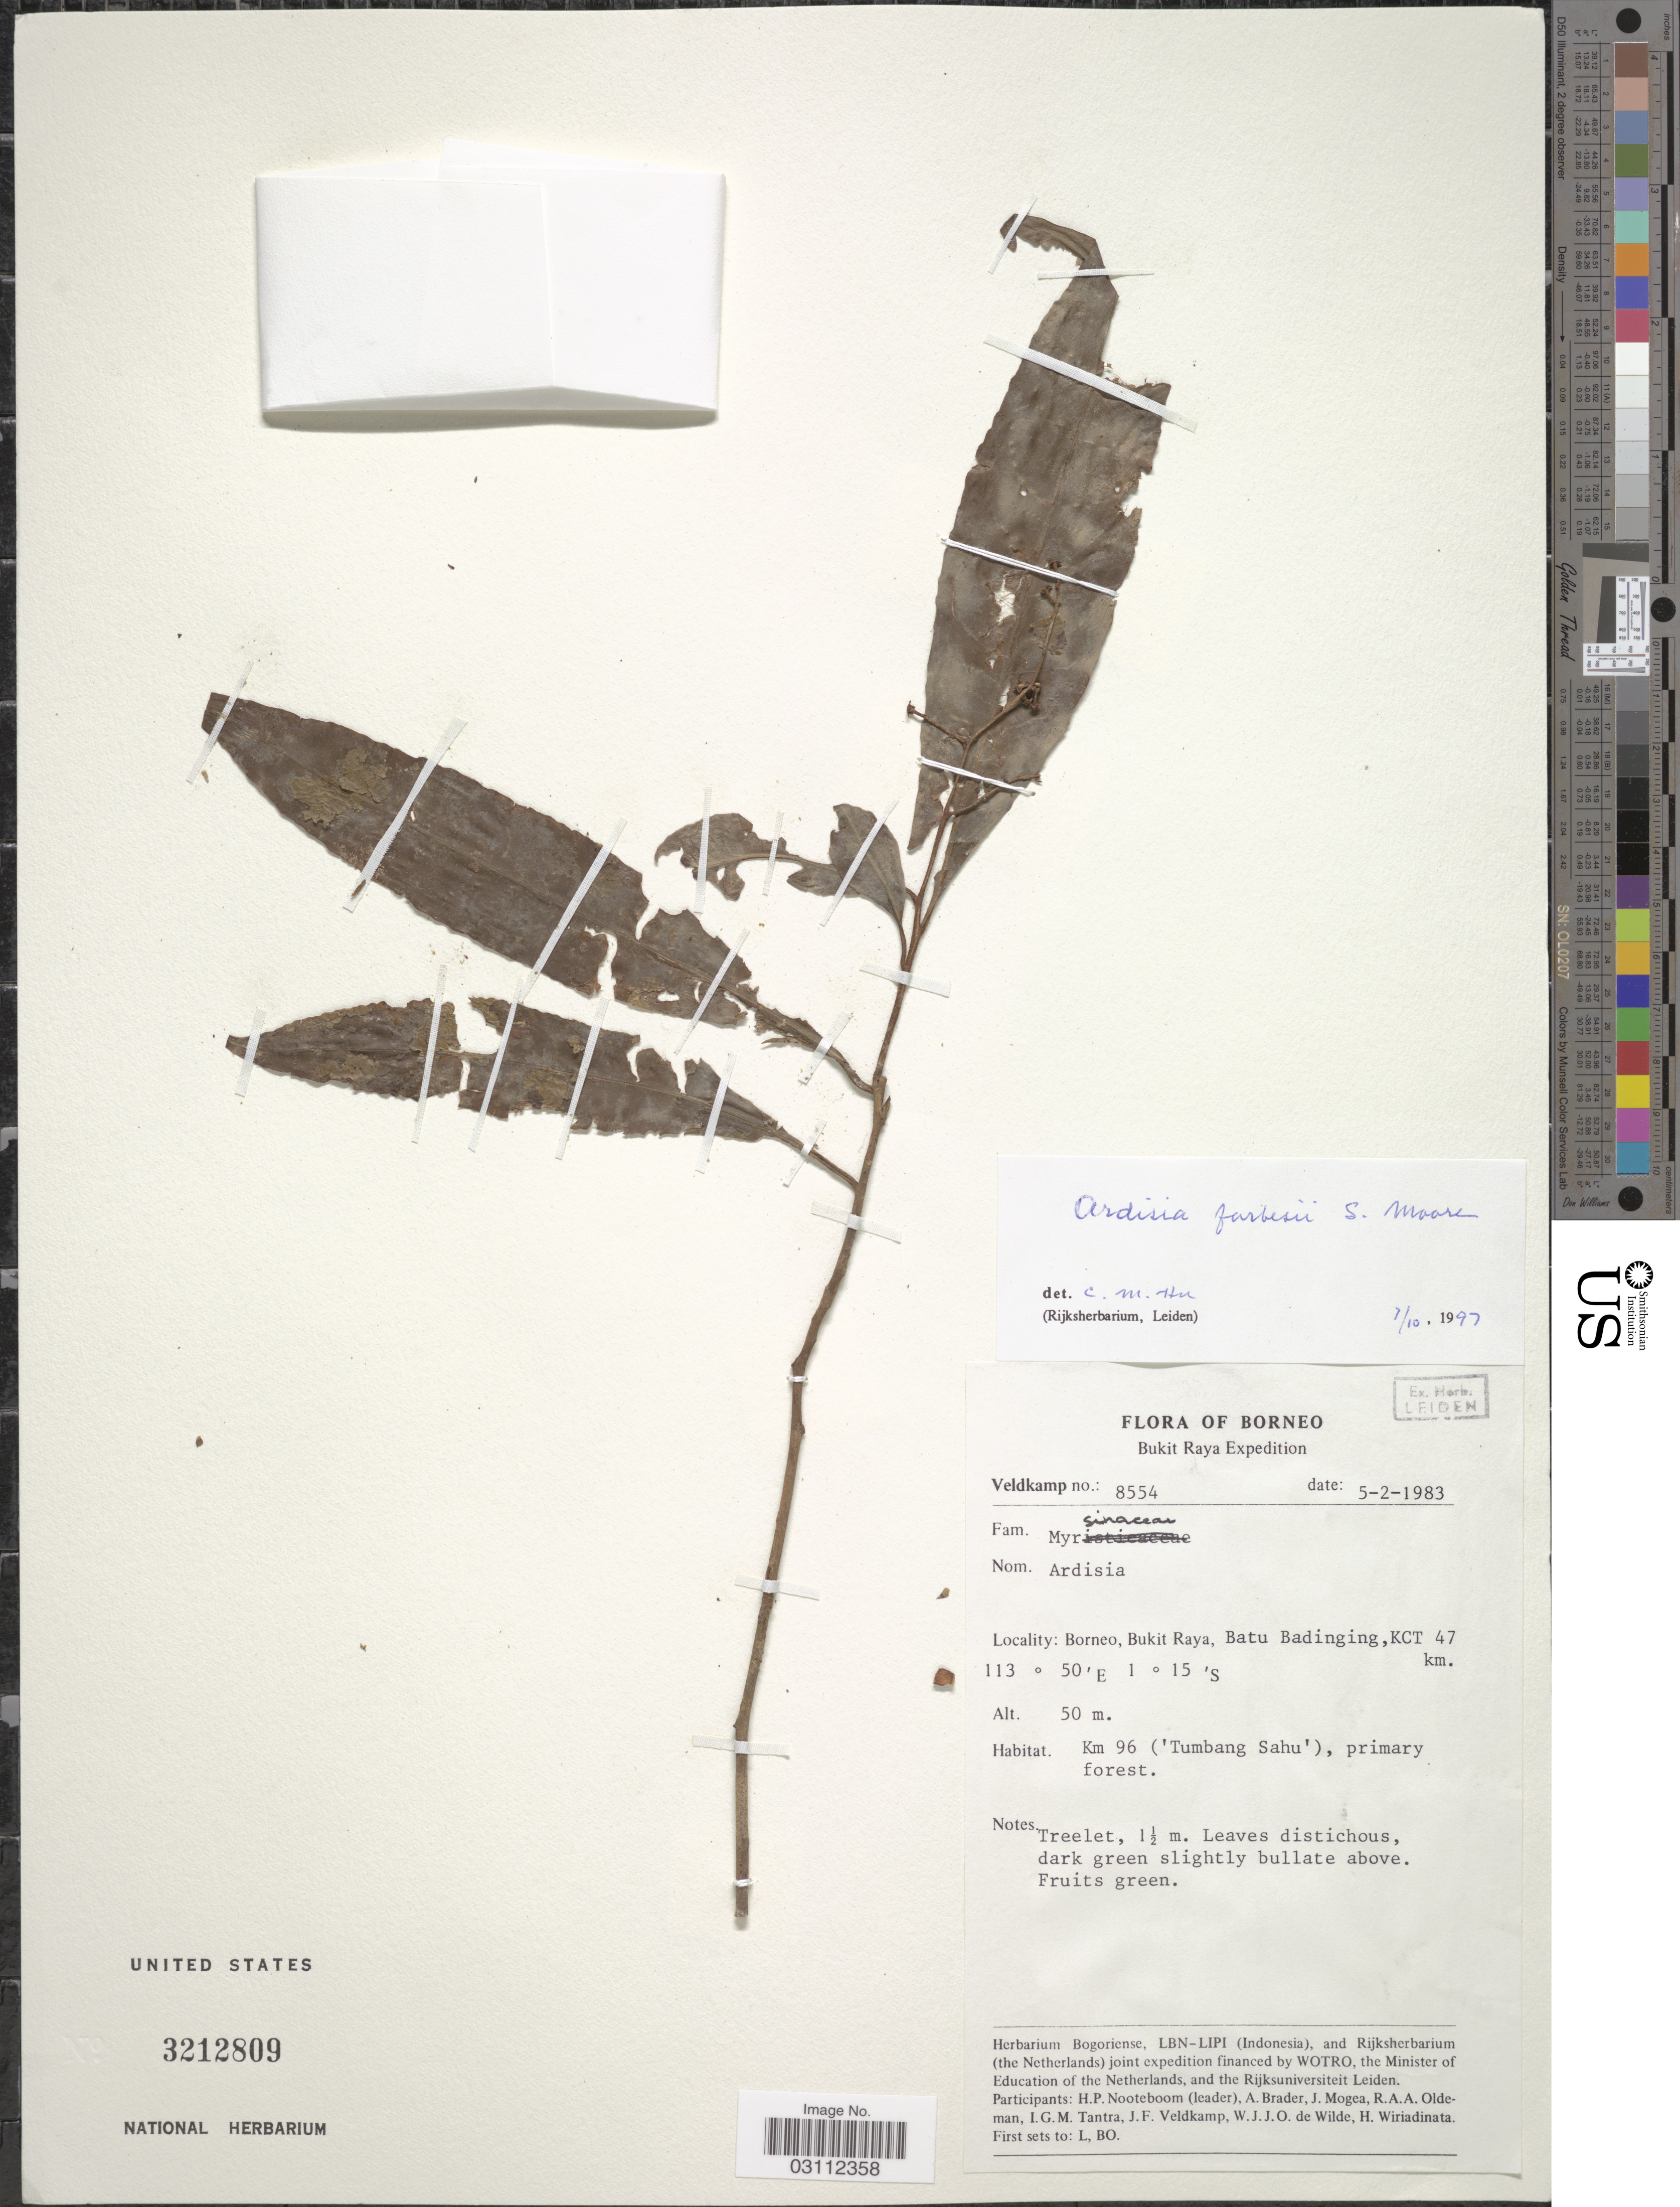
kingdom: Plantae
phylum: Tracheophyta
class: Magnoliopsida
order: Ericales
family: Primulaceae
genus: Ardisia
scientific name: Ardisia forbesii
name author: S. Moore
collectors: -. Veldkamp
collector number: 8554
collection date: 1983-02-05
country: Indonesia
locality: Borneo. Bukit Raya. Batu Badinging, KCT 47 km. Km 96 ('Tumbang Sahu').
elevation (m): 50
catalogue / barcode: US 3212809